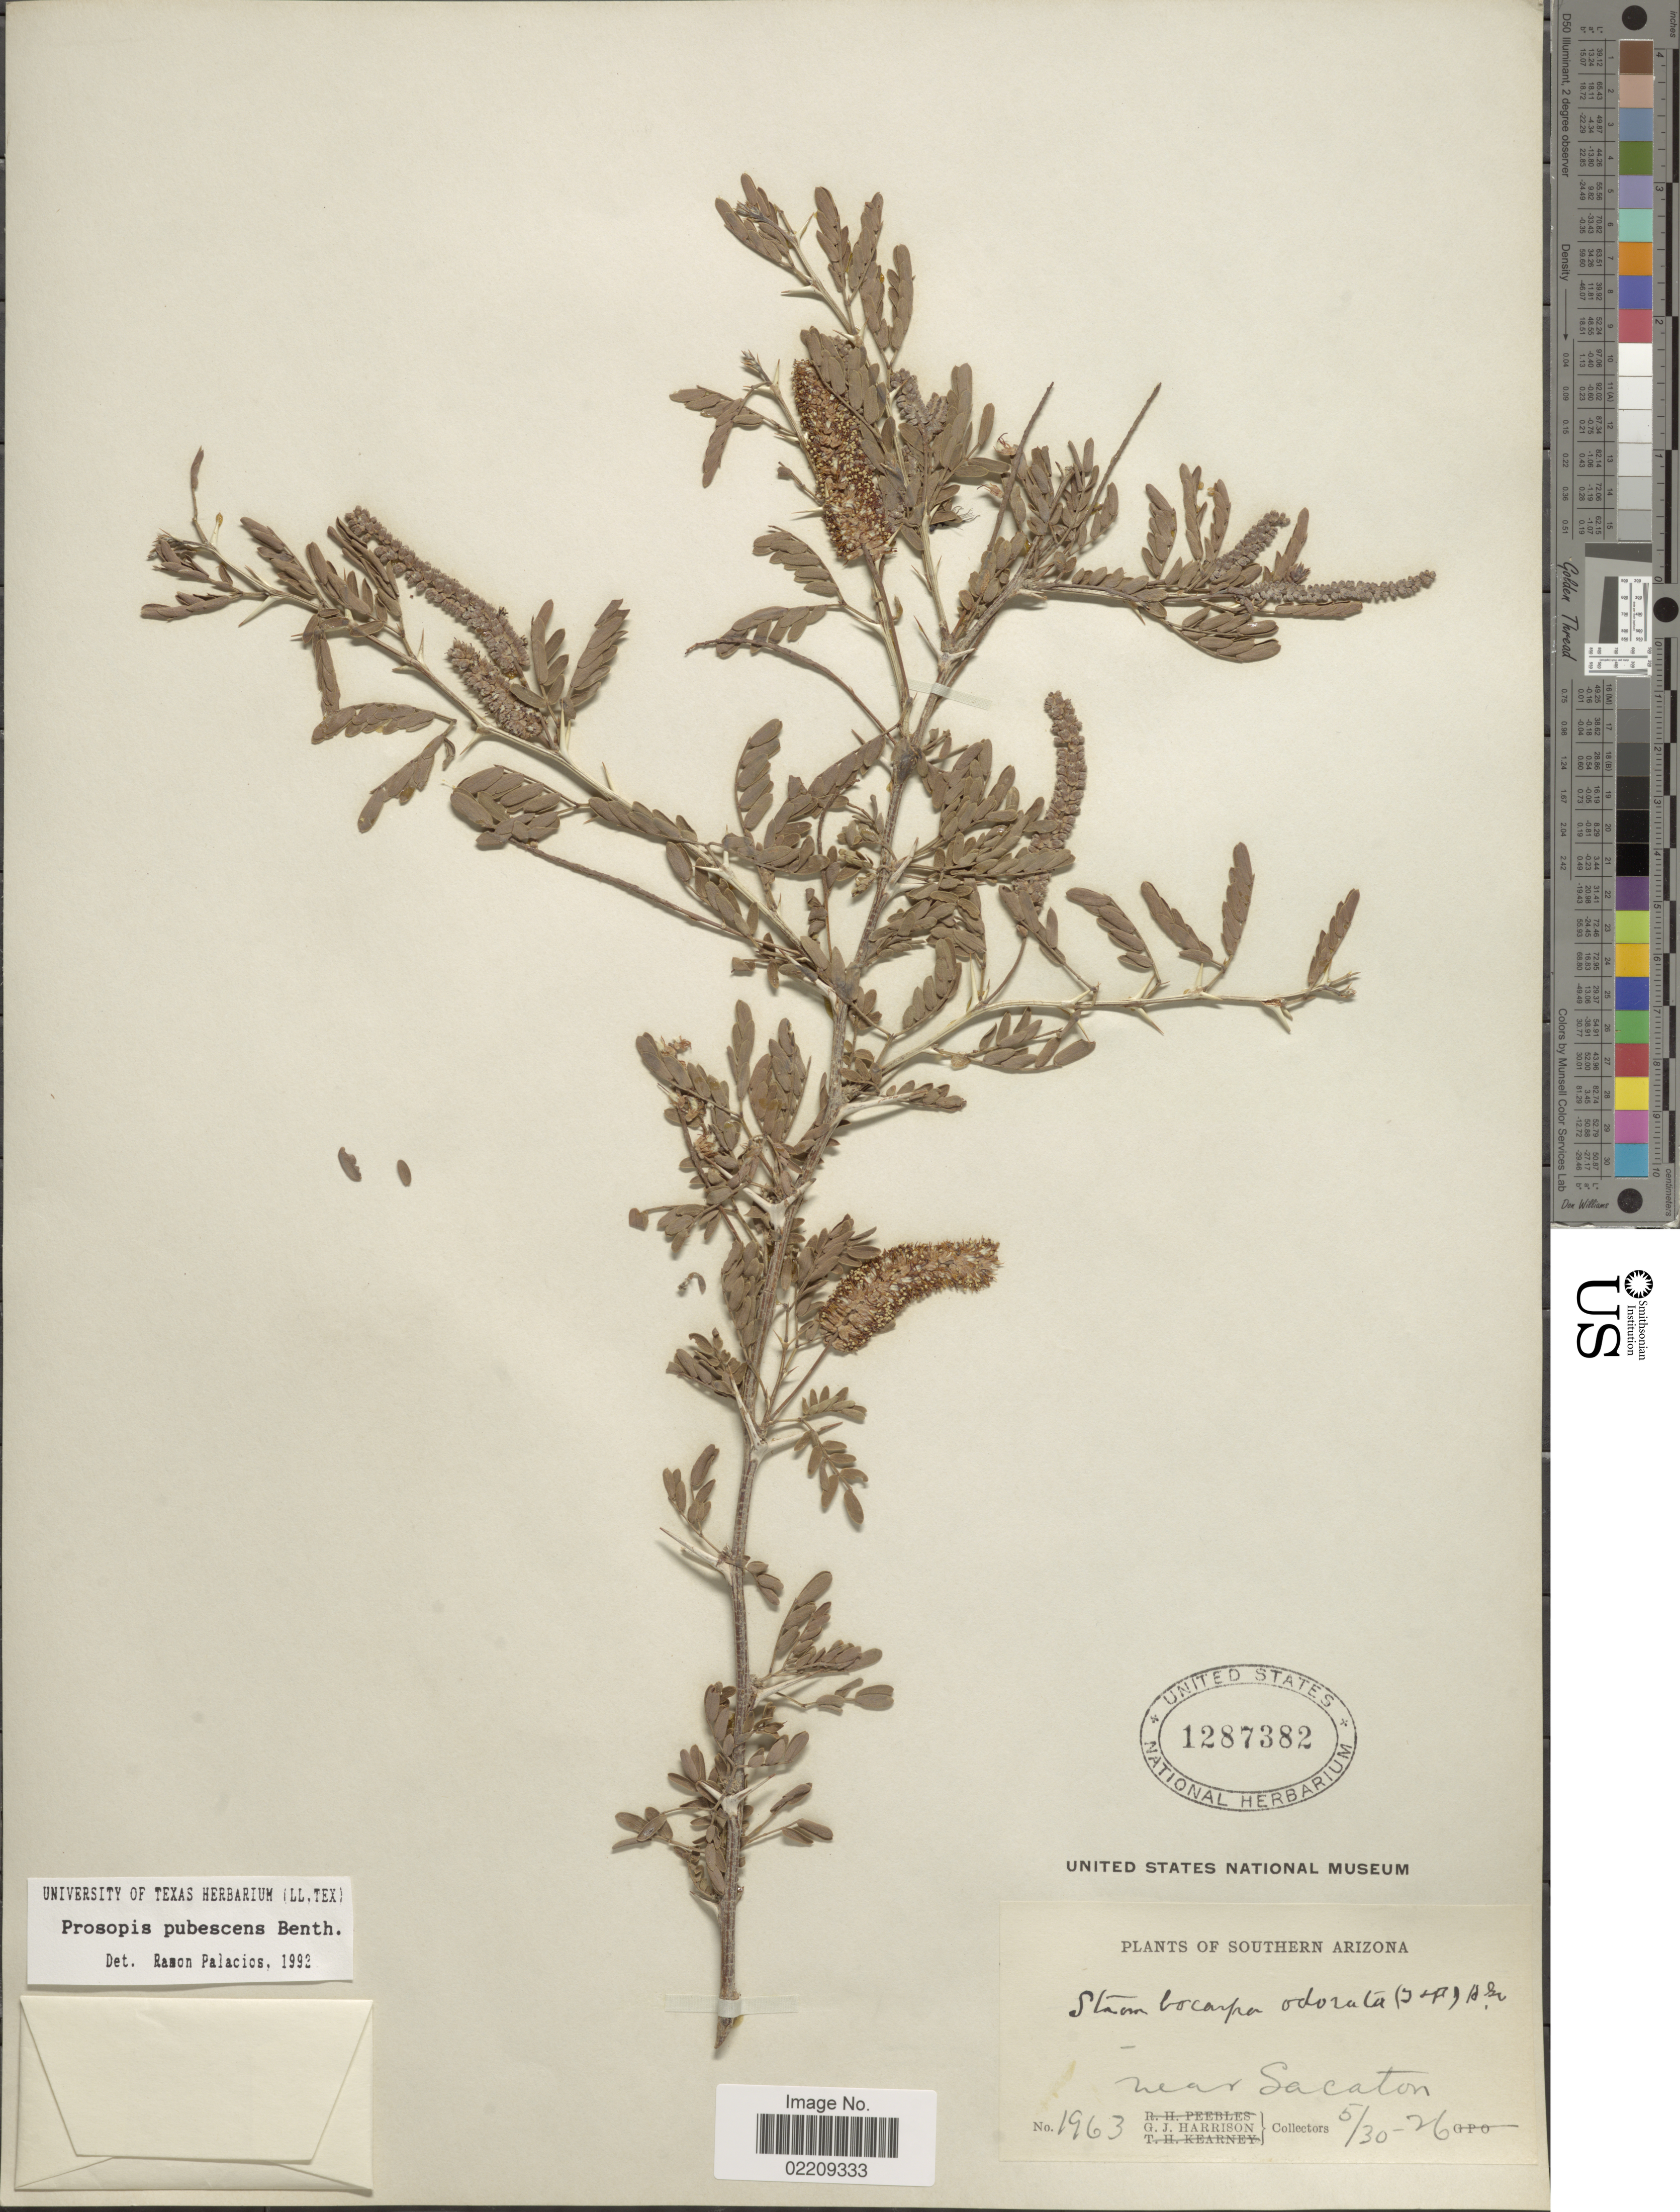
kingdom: Plantae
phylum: Tracheophyta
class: Magnoliopsida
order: Fabales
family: Fabaceae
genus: Strombocarpa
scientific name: Strombocarpa pubescens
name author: (Benth.) A. Gray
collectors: G. J. Harrison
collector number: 1963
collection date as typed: Transcribed d/m/y: 30/5/26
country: United States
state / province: Arizona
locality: Southern Arizona, near Sacaton.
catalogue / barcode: US 1287382